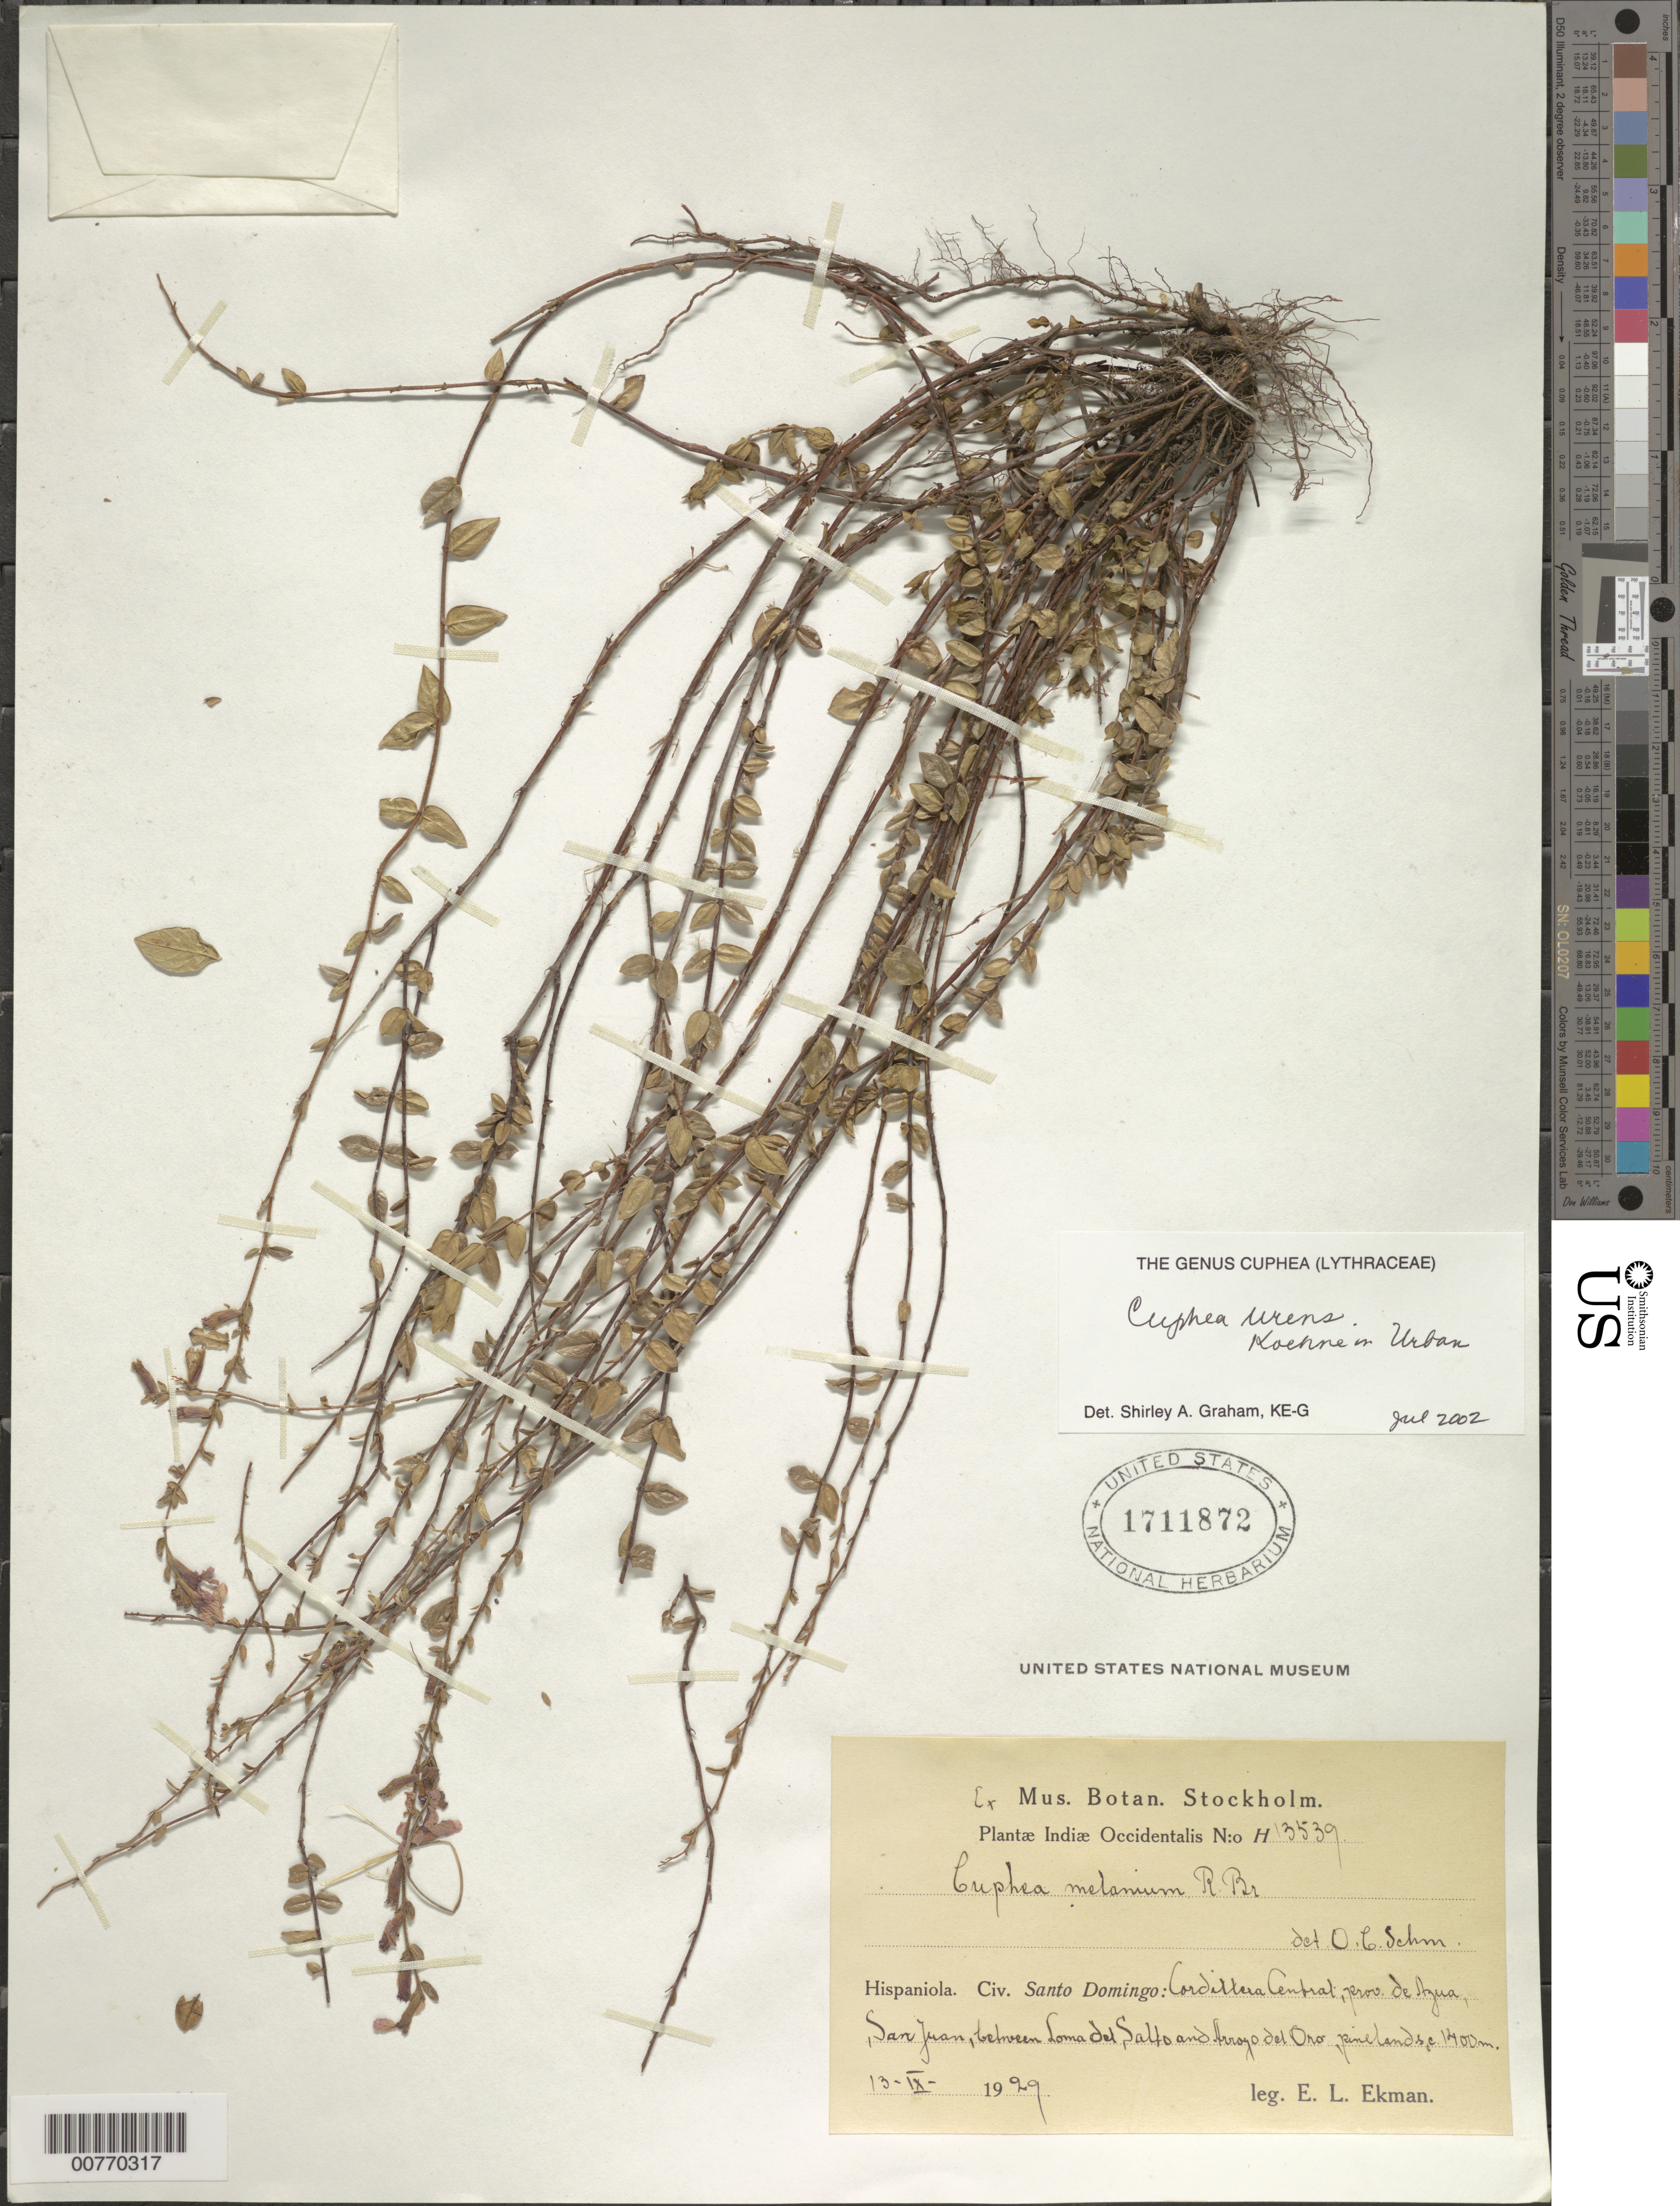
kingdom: Plantae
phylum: Tracheophyta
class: Magnoliopsida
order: Myrtales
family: Lythraceae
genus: Cuphea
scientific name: Cuphea urens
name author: Koehne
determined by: Graham, Shirley Ann Tousch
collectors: E. L. Ekman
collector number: H 13539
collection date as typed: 13 Sep 1929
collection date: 1929-09-13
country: Dominican Republic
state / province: Azua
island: Hispaniola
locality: Cordillera Central, between Loma del Salto and Arroyo del Oro.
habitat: Pinelands.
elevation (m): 1400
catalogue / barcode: US 1711872